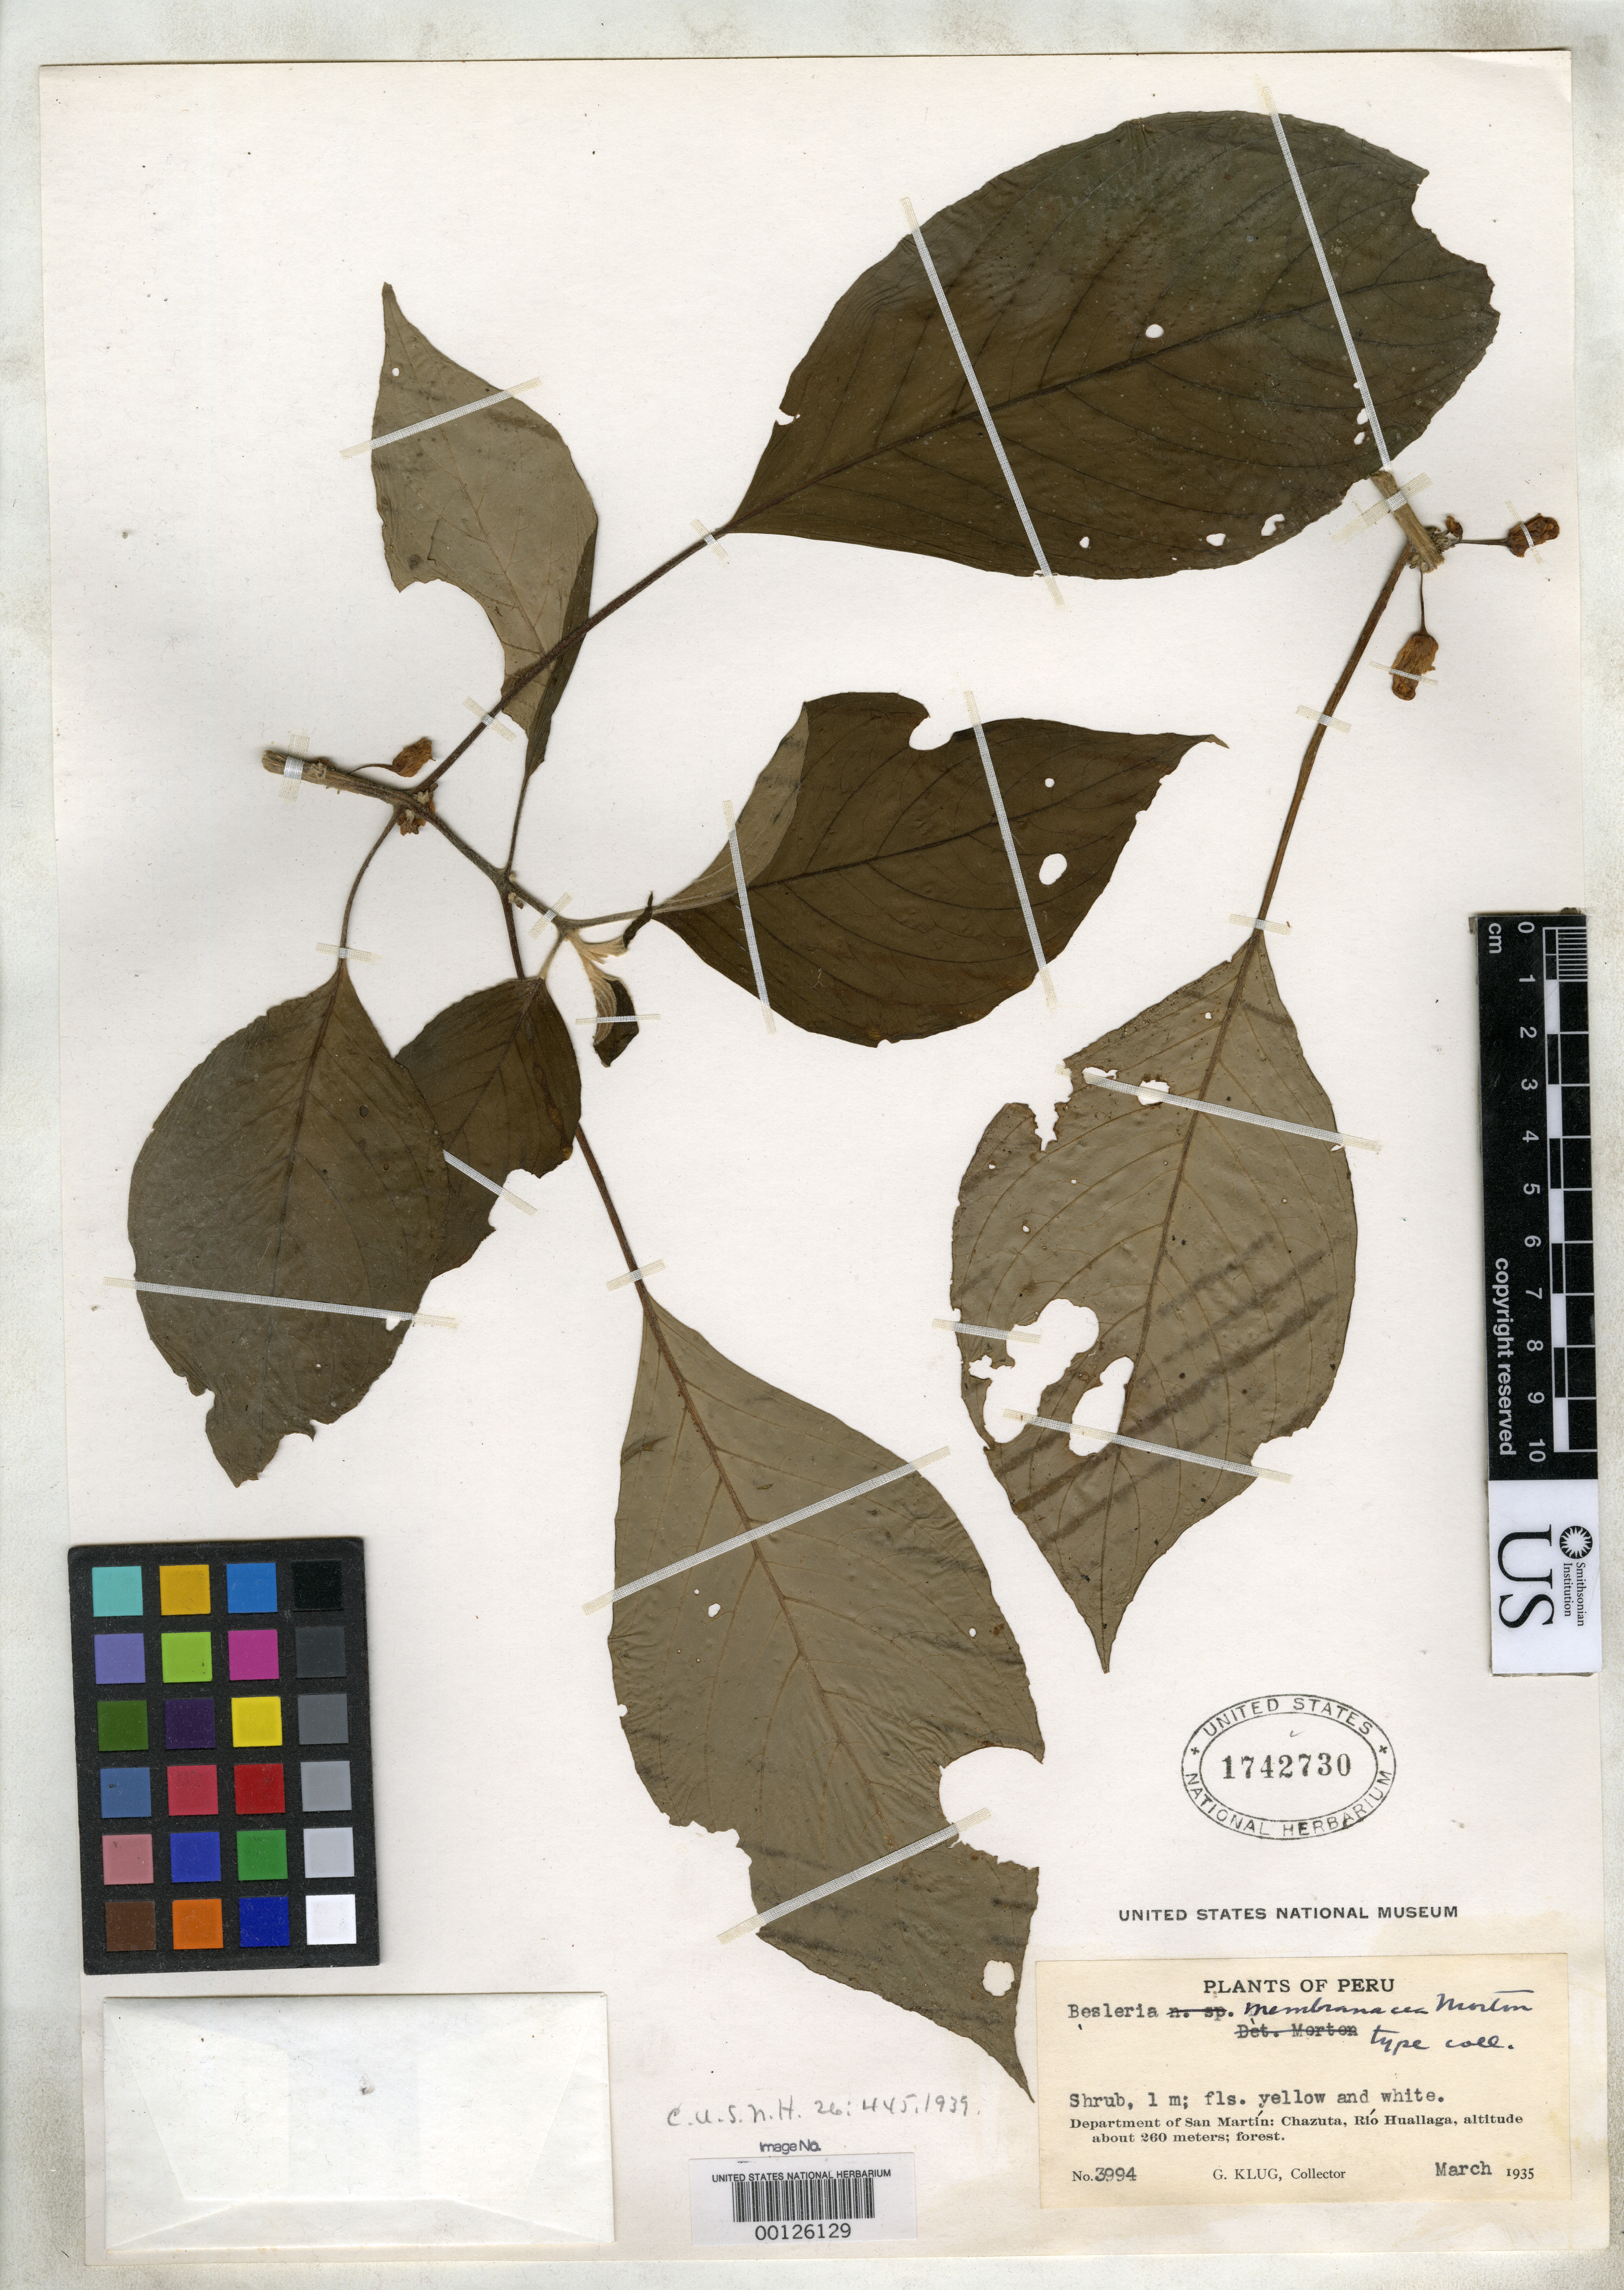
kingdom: Plantae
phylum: Tracheophyta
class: Magnoliopsida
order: Lamiales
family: Gesneriaceae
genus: Besleria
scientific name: Besleria membranacea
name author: C.V. Morton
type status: Isotype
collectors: G. Klug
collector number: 3994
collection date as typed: Mar 1935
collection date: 1935-03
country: Peru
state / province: San Martín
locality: Chazuta, Rio Huallaga.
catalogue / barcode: US 1742730